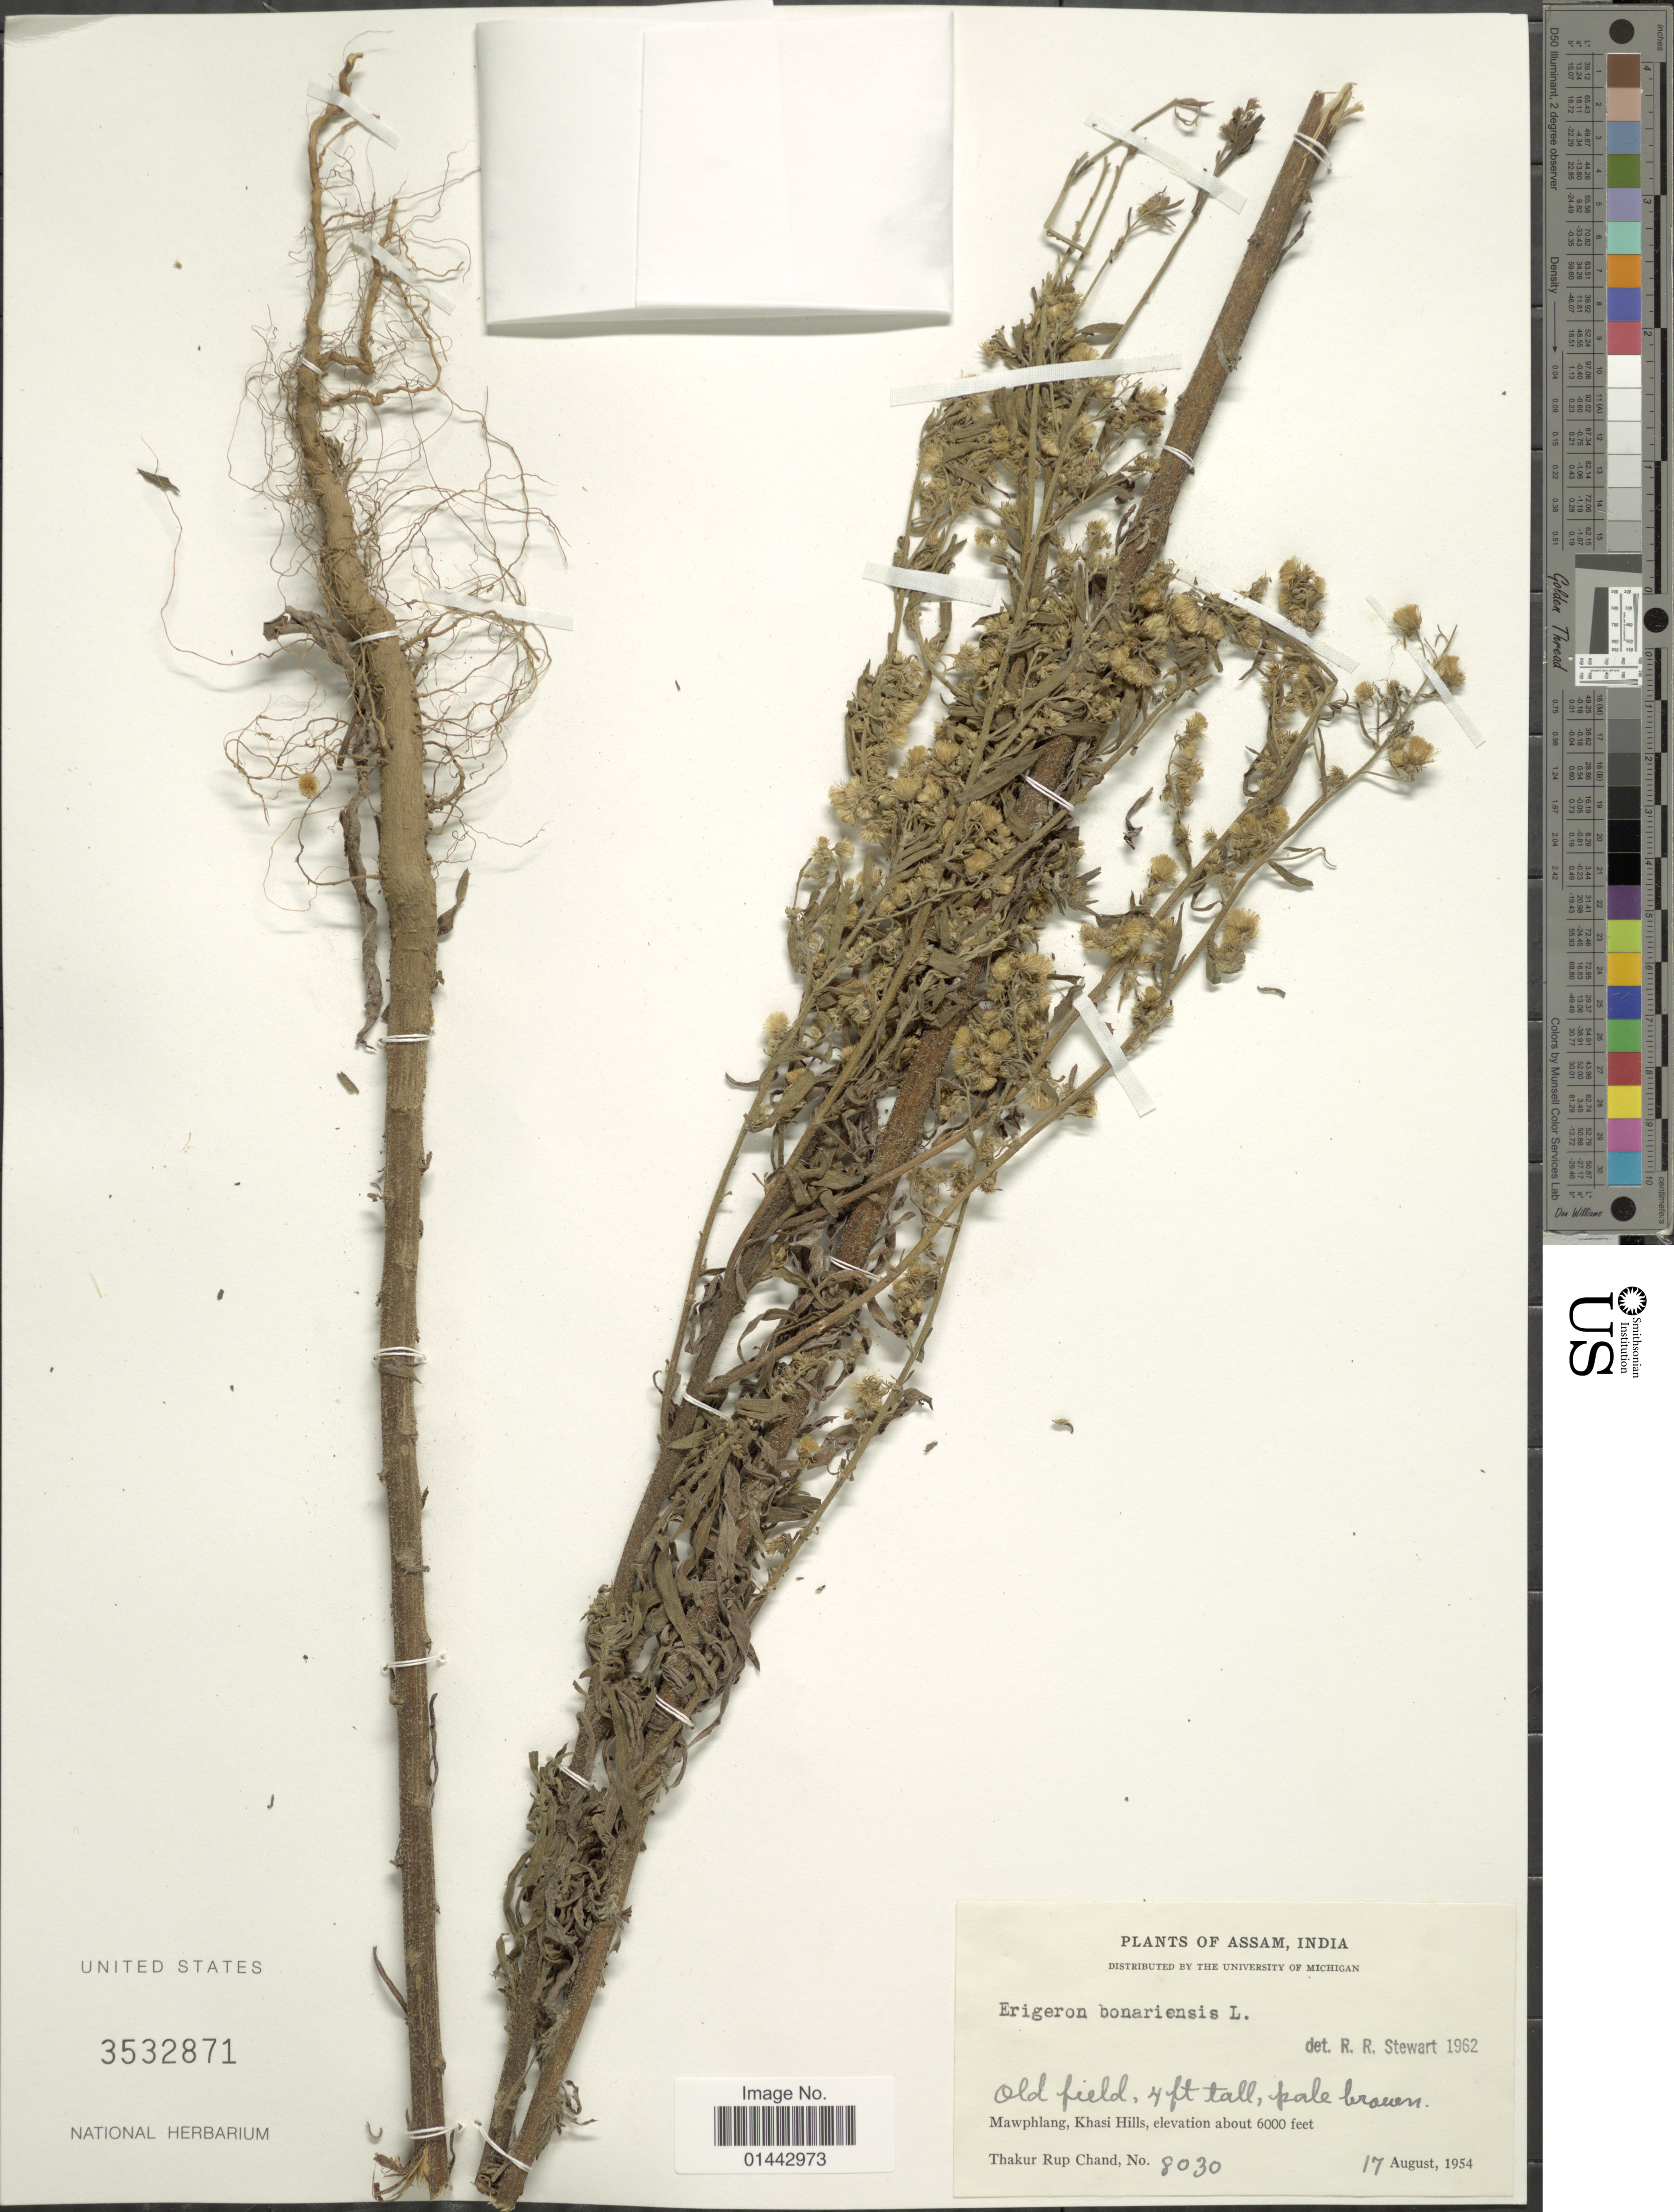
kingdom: Plantae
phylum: Tracheophyta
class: Magnoliopsida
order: Asterales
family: Asteraceae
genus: Erigeron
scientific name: Erigeron bonariensis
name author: L.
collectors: T. R. Chand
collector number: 8030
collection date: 1954-08-17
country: India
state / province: Meghalaya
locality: Old field, Mawphlang, Khasi Hills.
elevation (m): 1829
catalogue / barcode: US 3532871